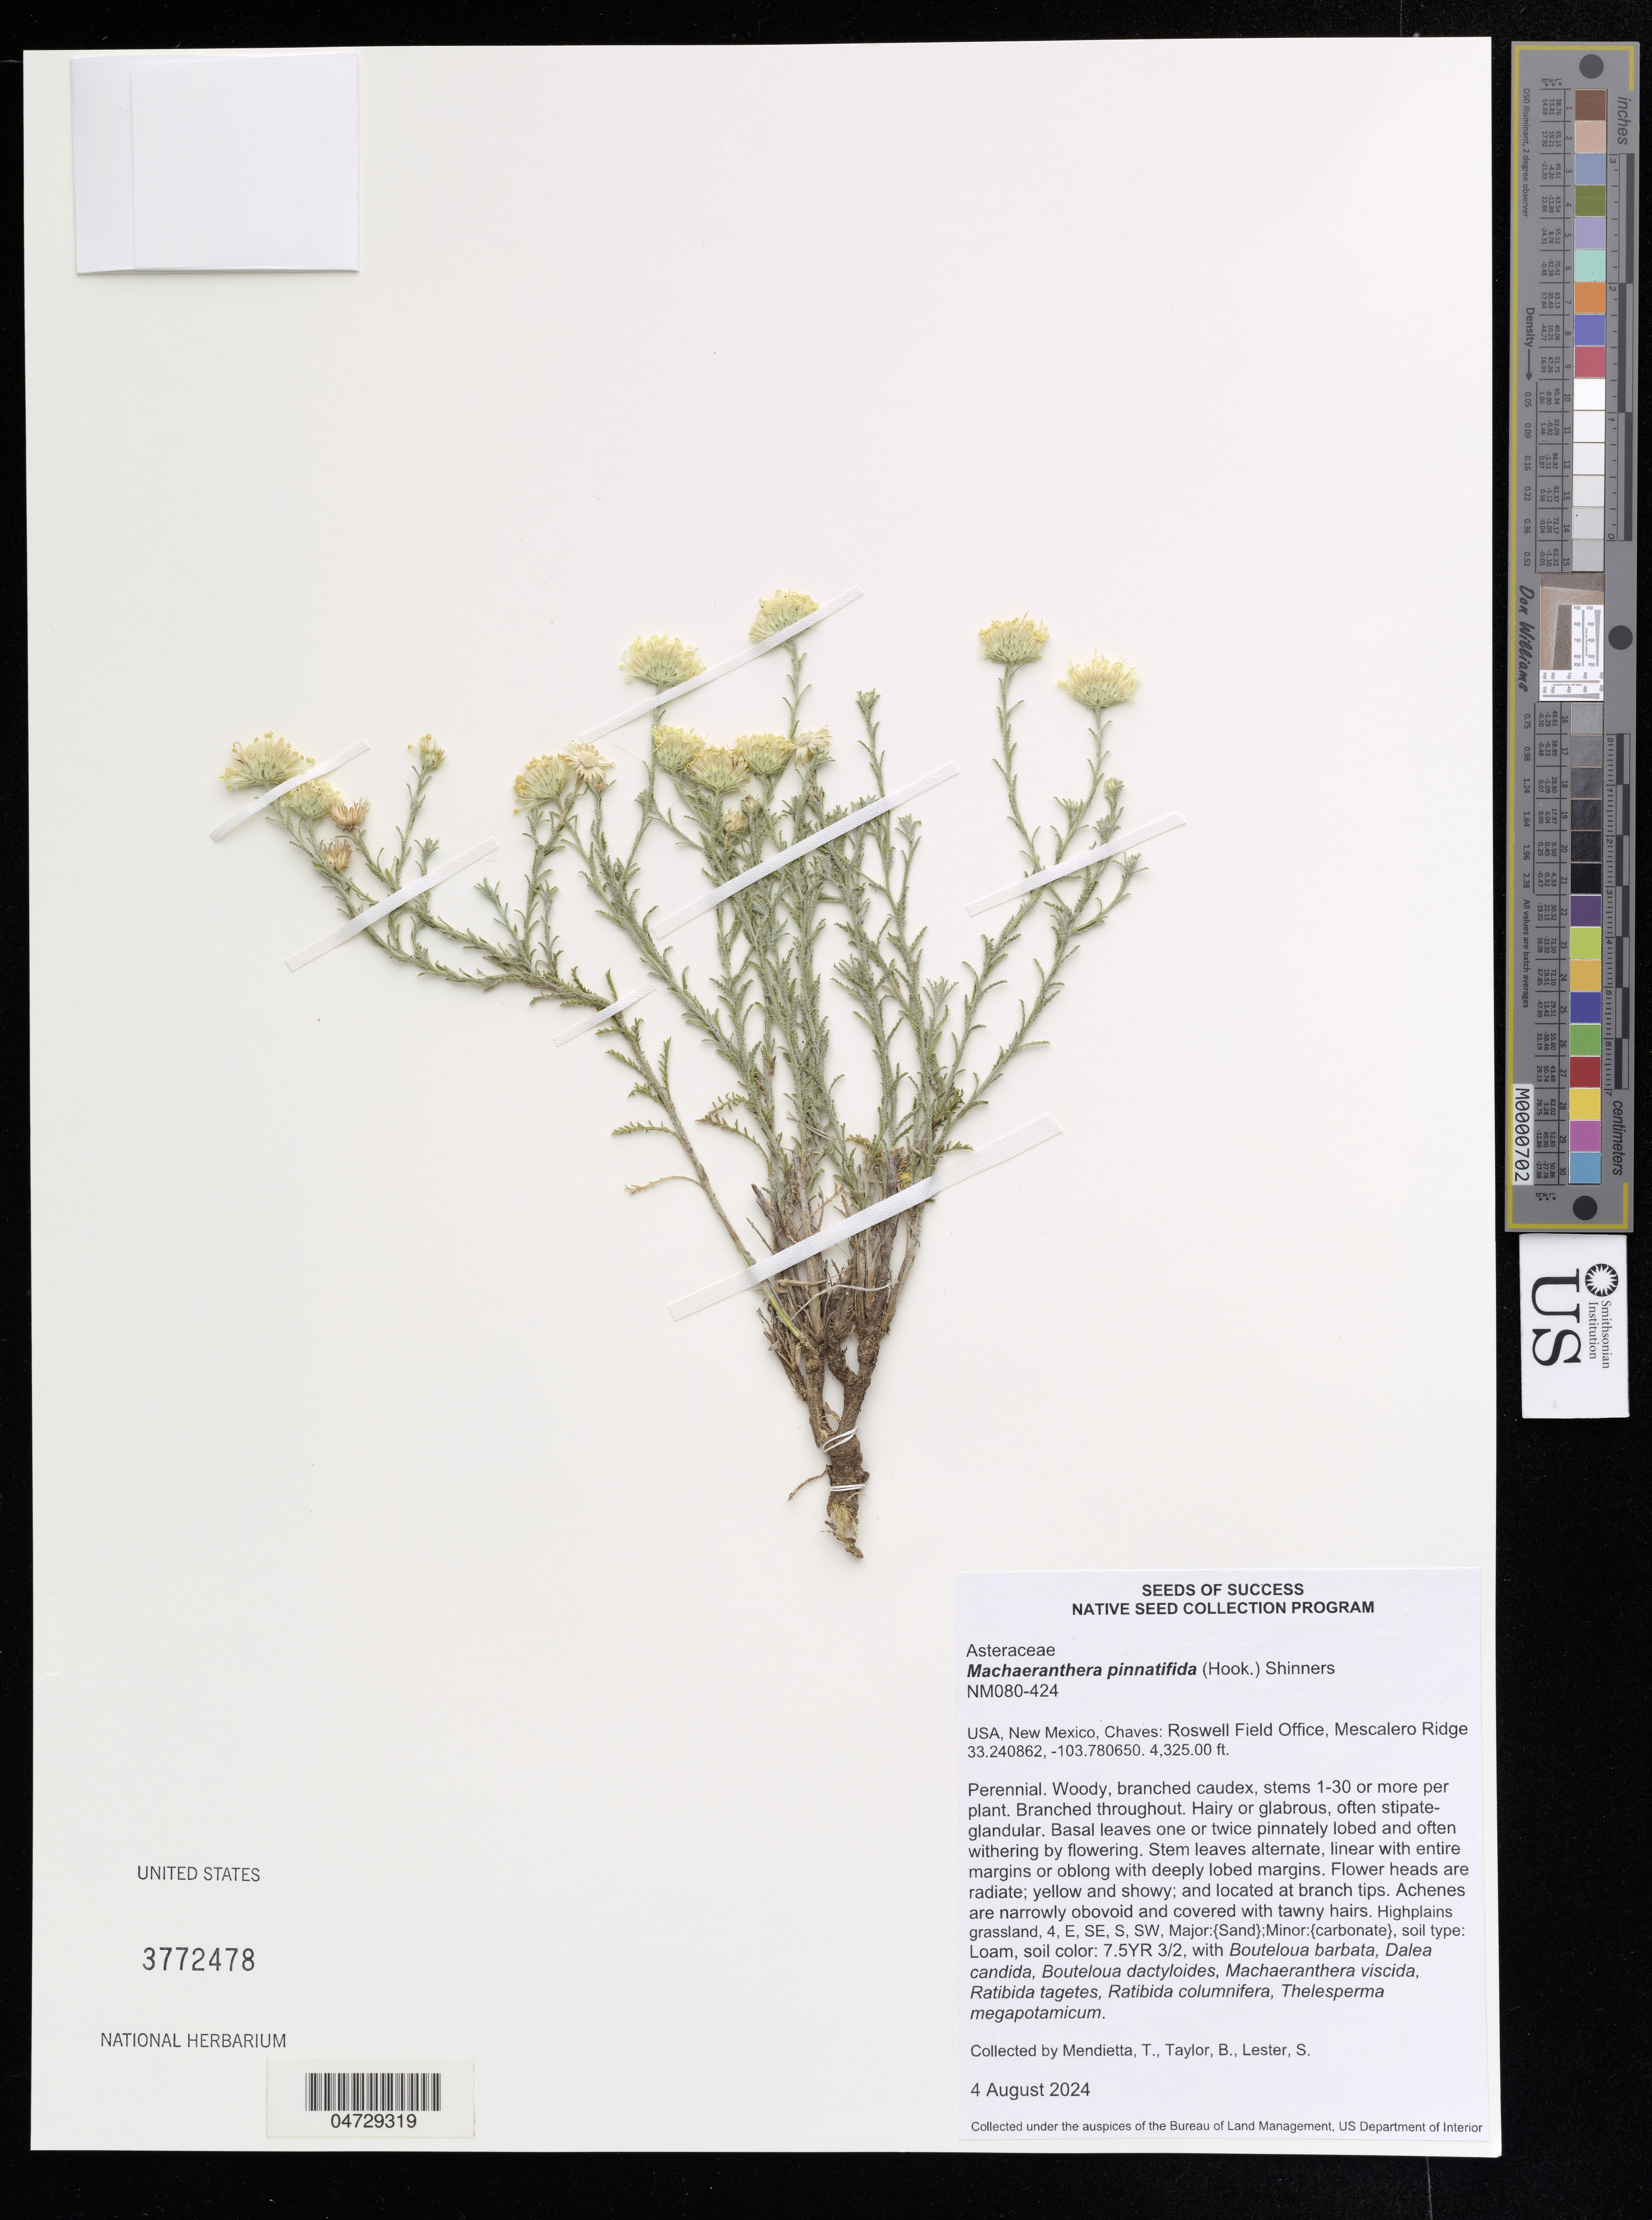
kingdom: Plantae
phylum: Tracheophyta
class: Magnoliopsida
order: Asterales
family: Asteraceae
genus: Machaeranthera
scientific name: Machaeranthera pinnatifida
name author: (Hook.) Shinners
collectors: T. Mendietta, B. Taylor & S. Lester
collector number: NM080-424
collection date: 2024-08-08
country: United States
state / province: New Mexico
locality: USA, New Mexico, Chaves: Roswell Field Office, Mescalero Ridge.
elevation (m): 1318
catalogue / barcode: US 3772478